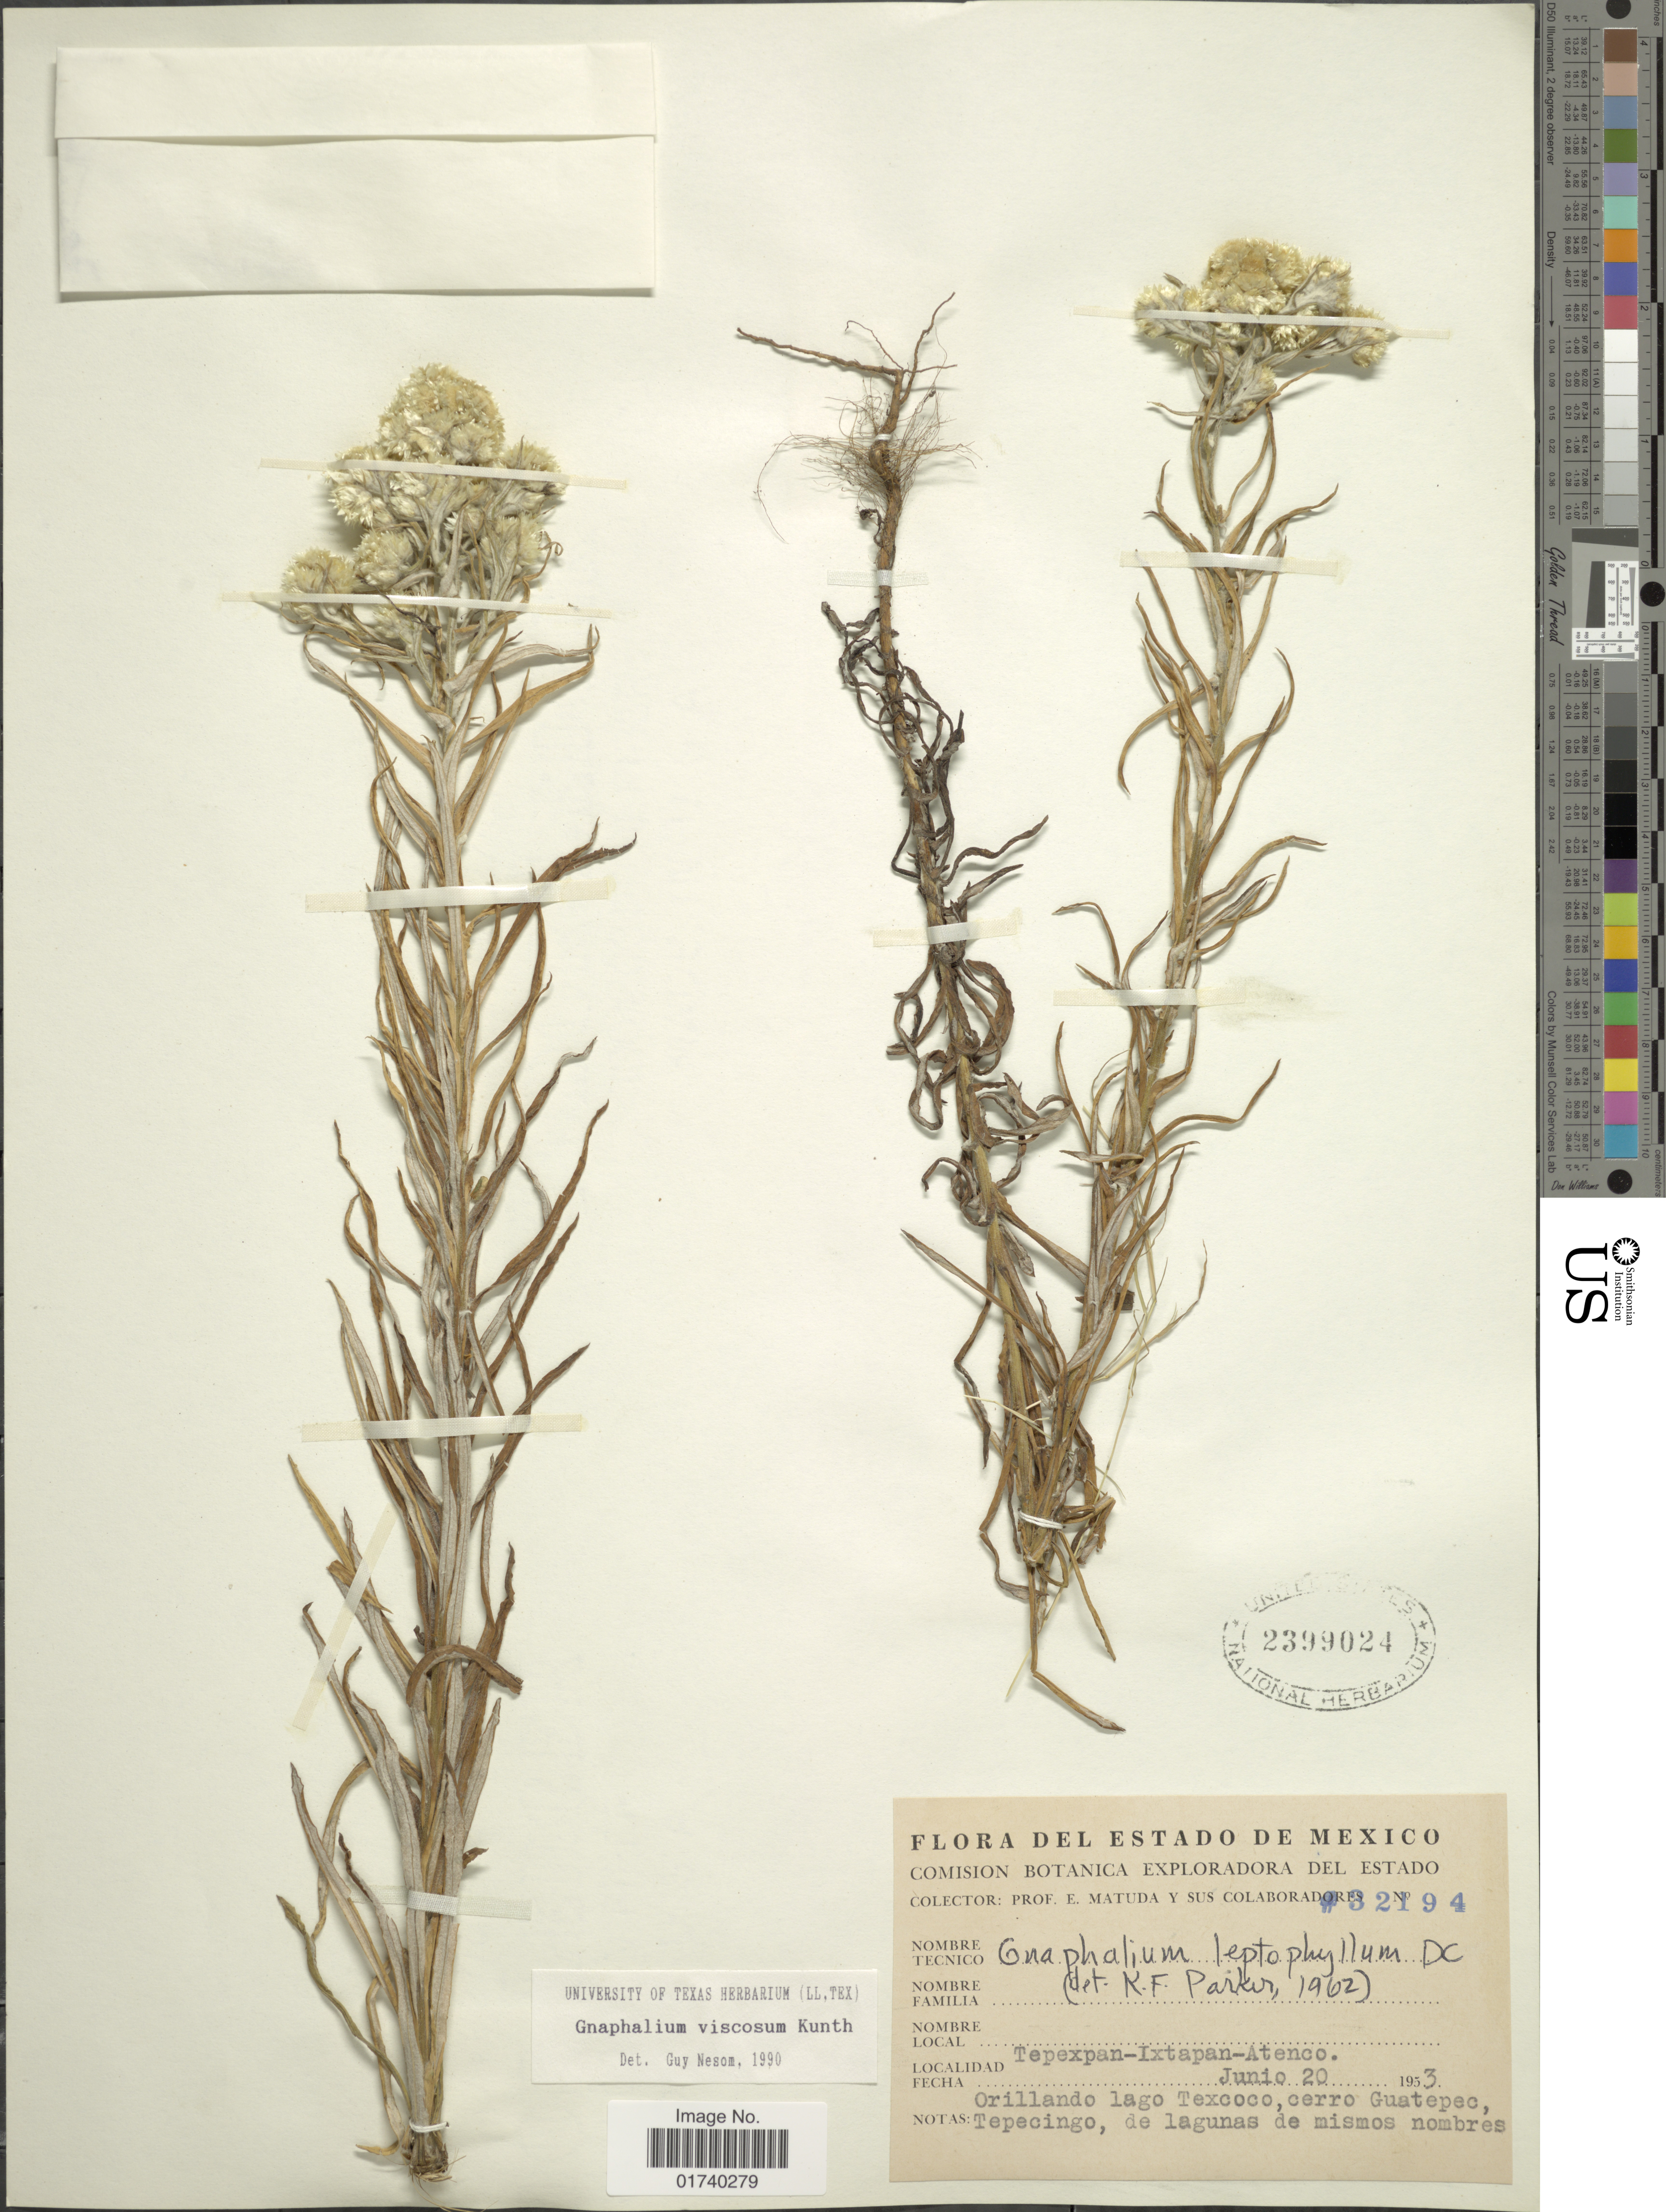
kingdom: Plantae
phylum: Tracheophyta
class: Magnoliopsida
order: Asterales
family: Asteraceae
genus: Pseudognaphalium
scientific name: Pseudognaphalium viscosum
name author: (Kunth) Anderb.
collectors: E. Matuda & et al.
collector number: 31194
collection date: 1953-06-20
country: Mexico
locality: Tepexpan, Ixtapan, Atenco.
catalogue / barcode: US 2399024